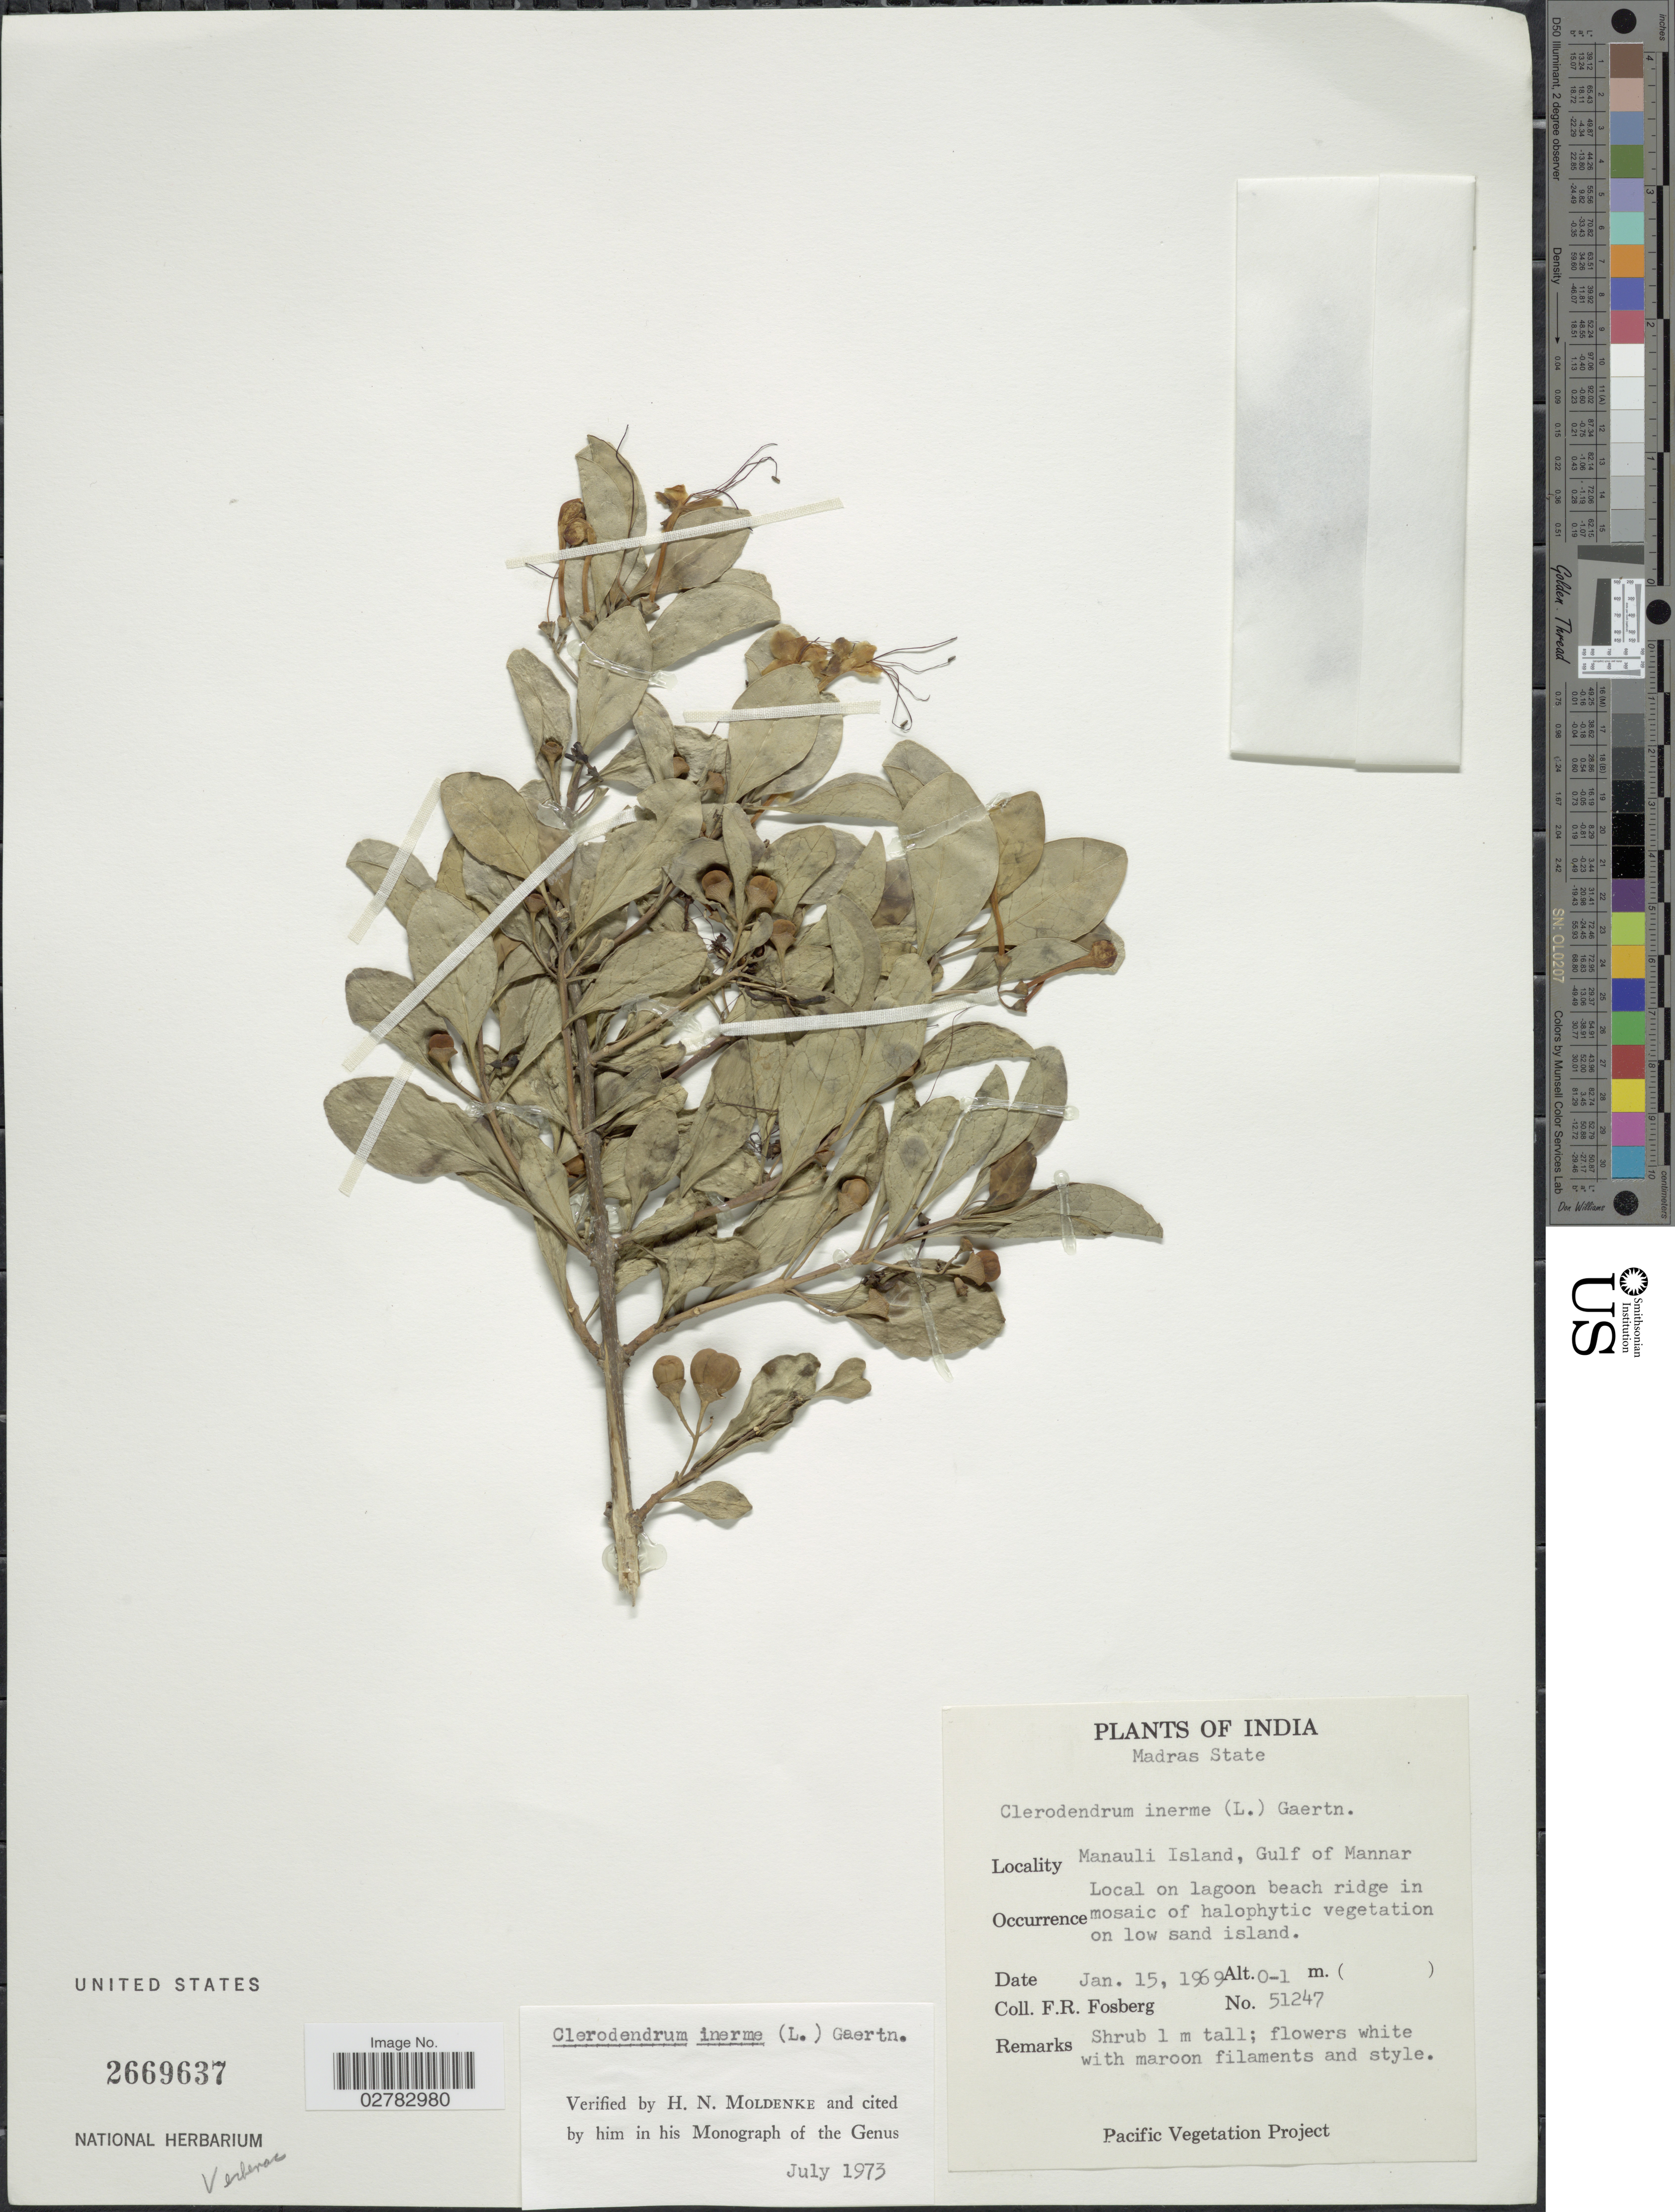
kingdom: Plantae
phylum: Tracheophyta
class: Magnoliopsida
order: Lamiales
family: Lamiaceae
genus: Clerodendrum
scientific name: Clerodendrum inerme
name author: (L.) Gaertn.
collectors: F. R. Fosberg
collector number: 51247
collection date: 1969-01-15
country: India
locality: Madras State. Manauli Island, Gulf of Mannar.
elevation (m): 0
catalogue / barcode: US 2669637